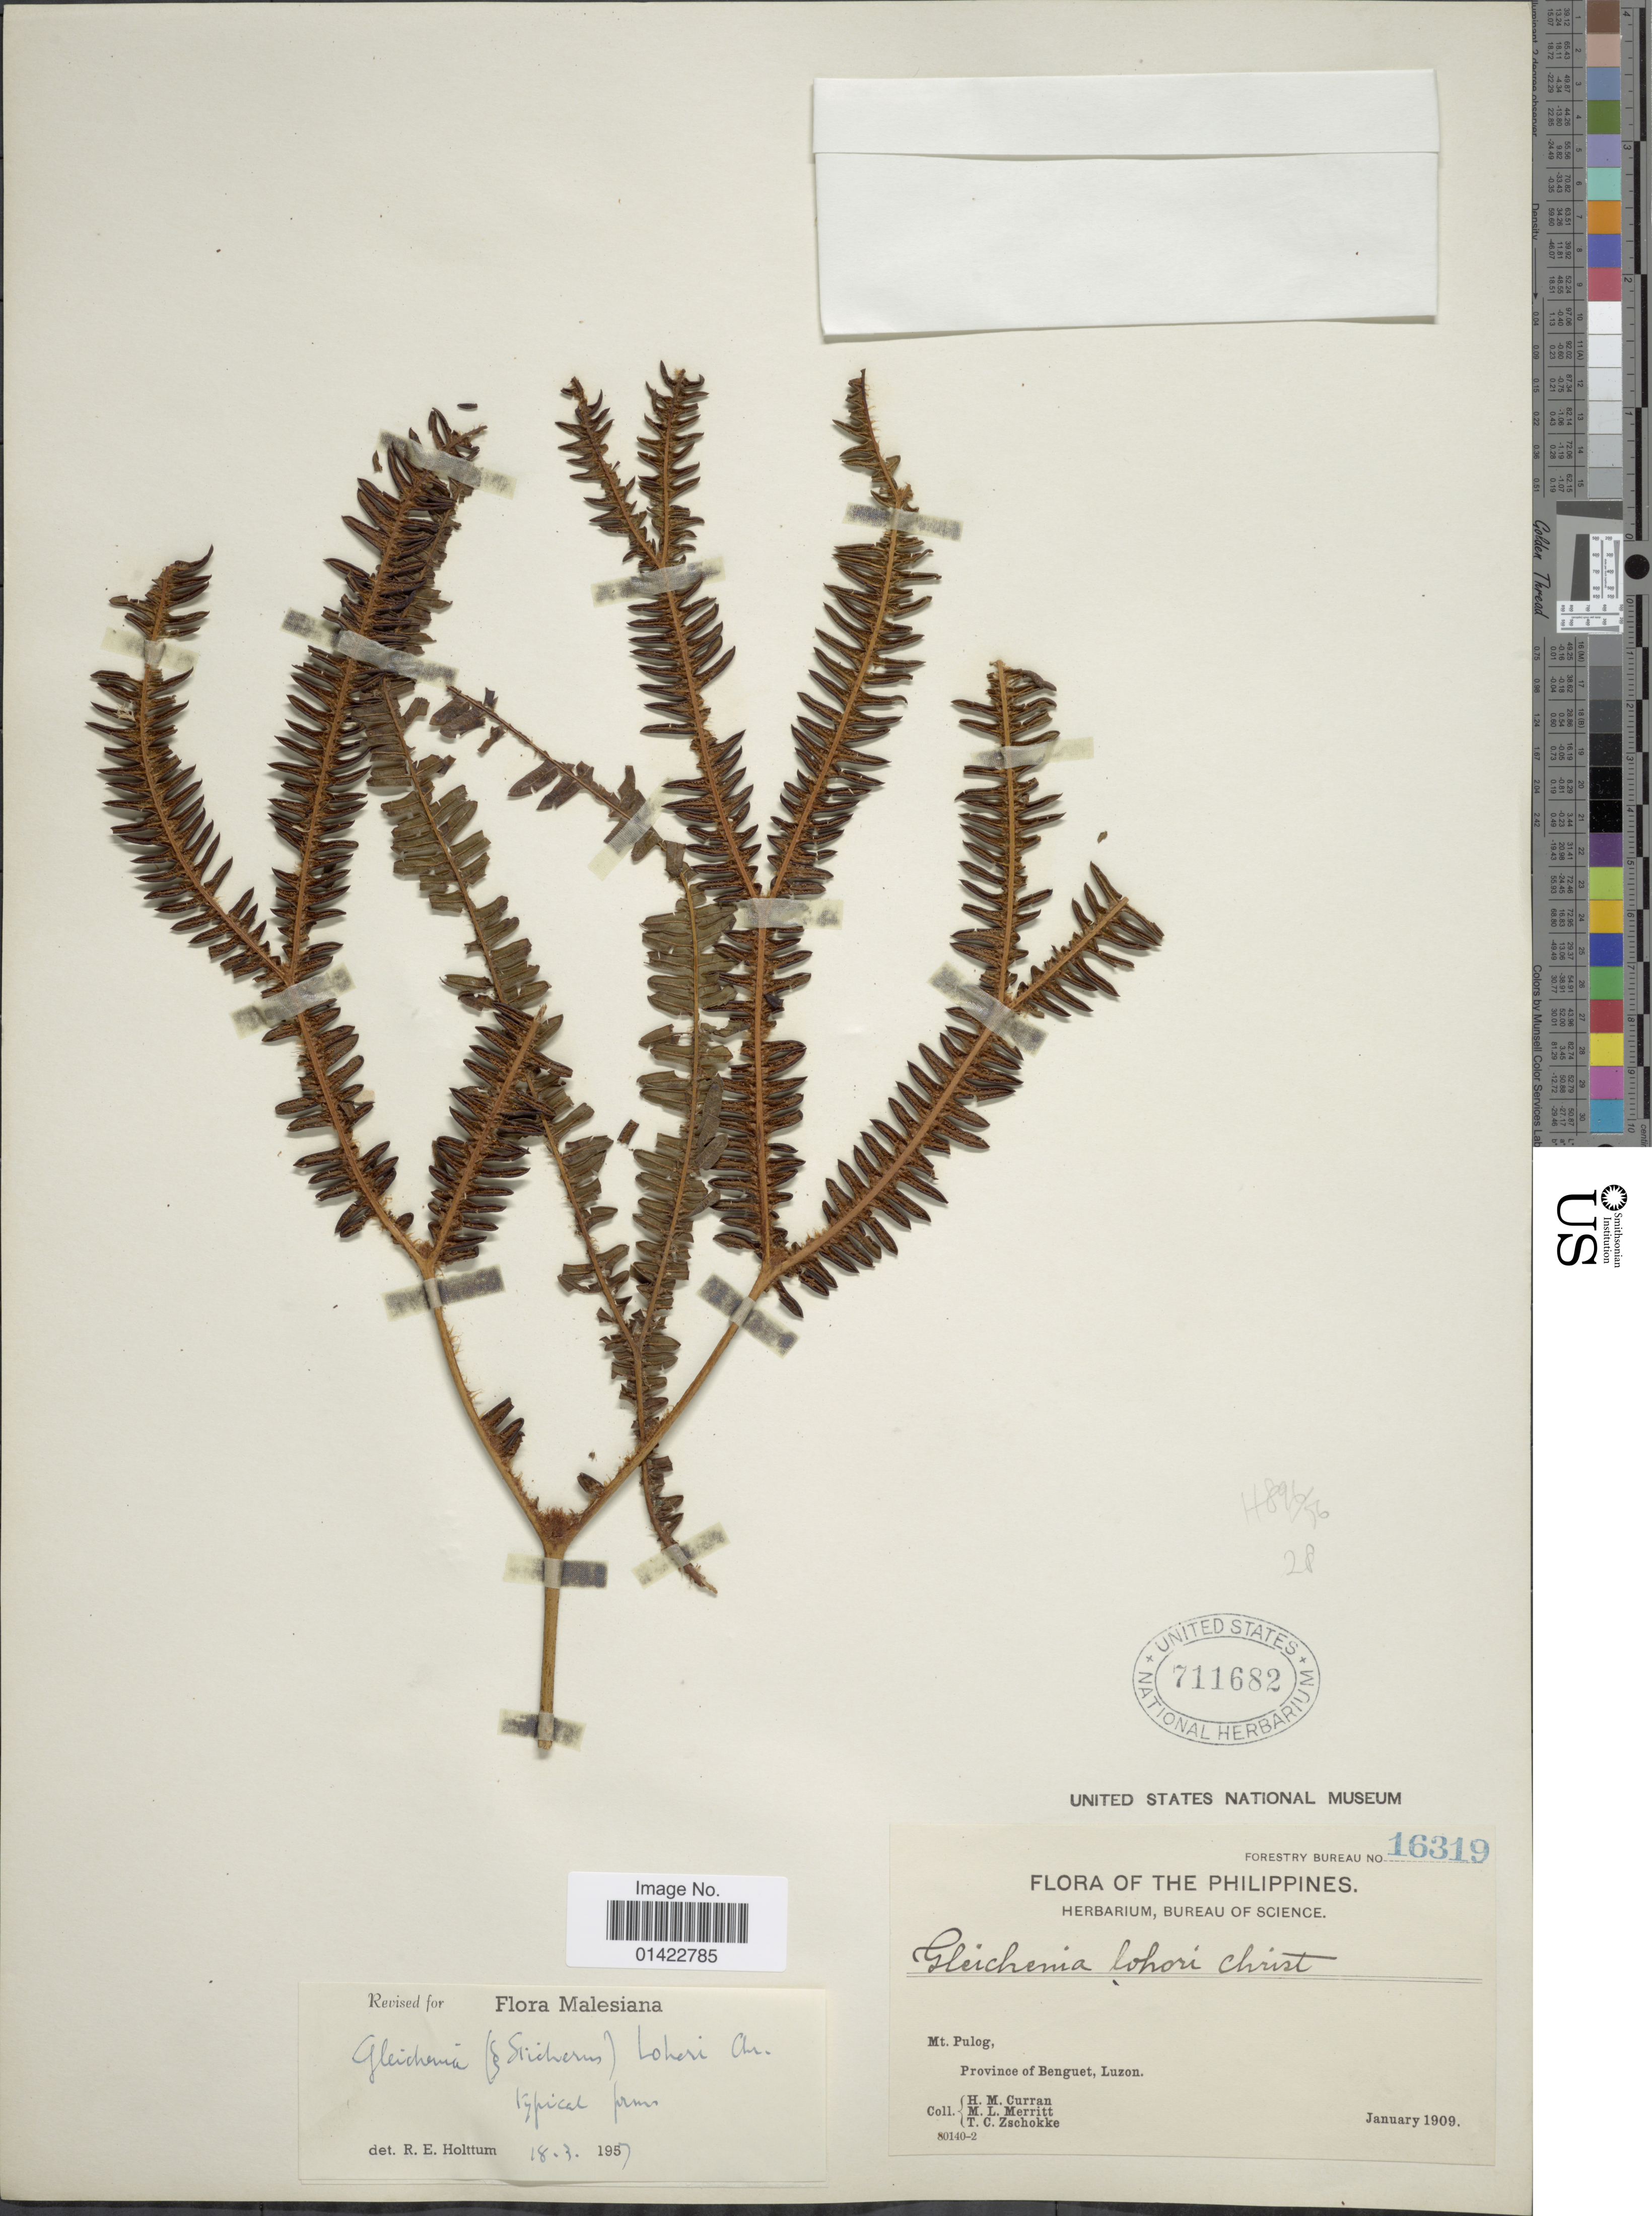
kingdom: Plantae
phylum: Tracheophyta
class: Polypodiopsida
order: Gleicheniales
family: Gleicheniaceae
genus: Sticherus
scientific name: Sticherus loheri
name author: (Christ) Copel.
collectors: H. M. Curran, M. L. Merritt & T. C. Zschokke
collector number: Forestry Bureau 16319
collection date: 1909-01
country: Philippines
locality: Mt. Pulog, Province of Benguet, Luzon.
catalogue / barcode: US 711682